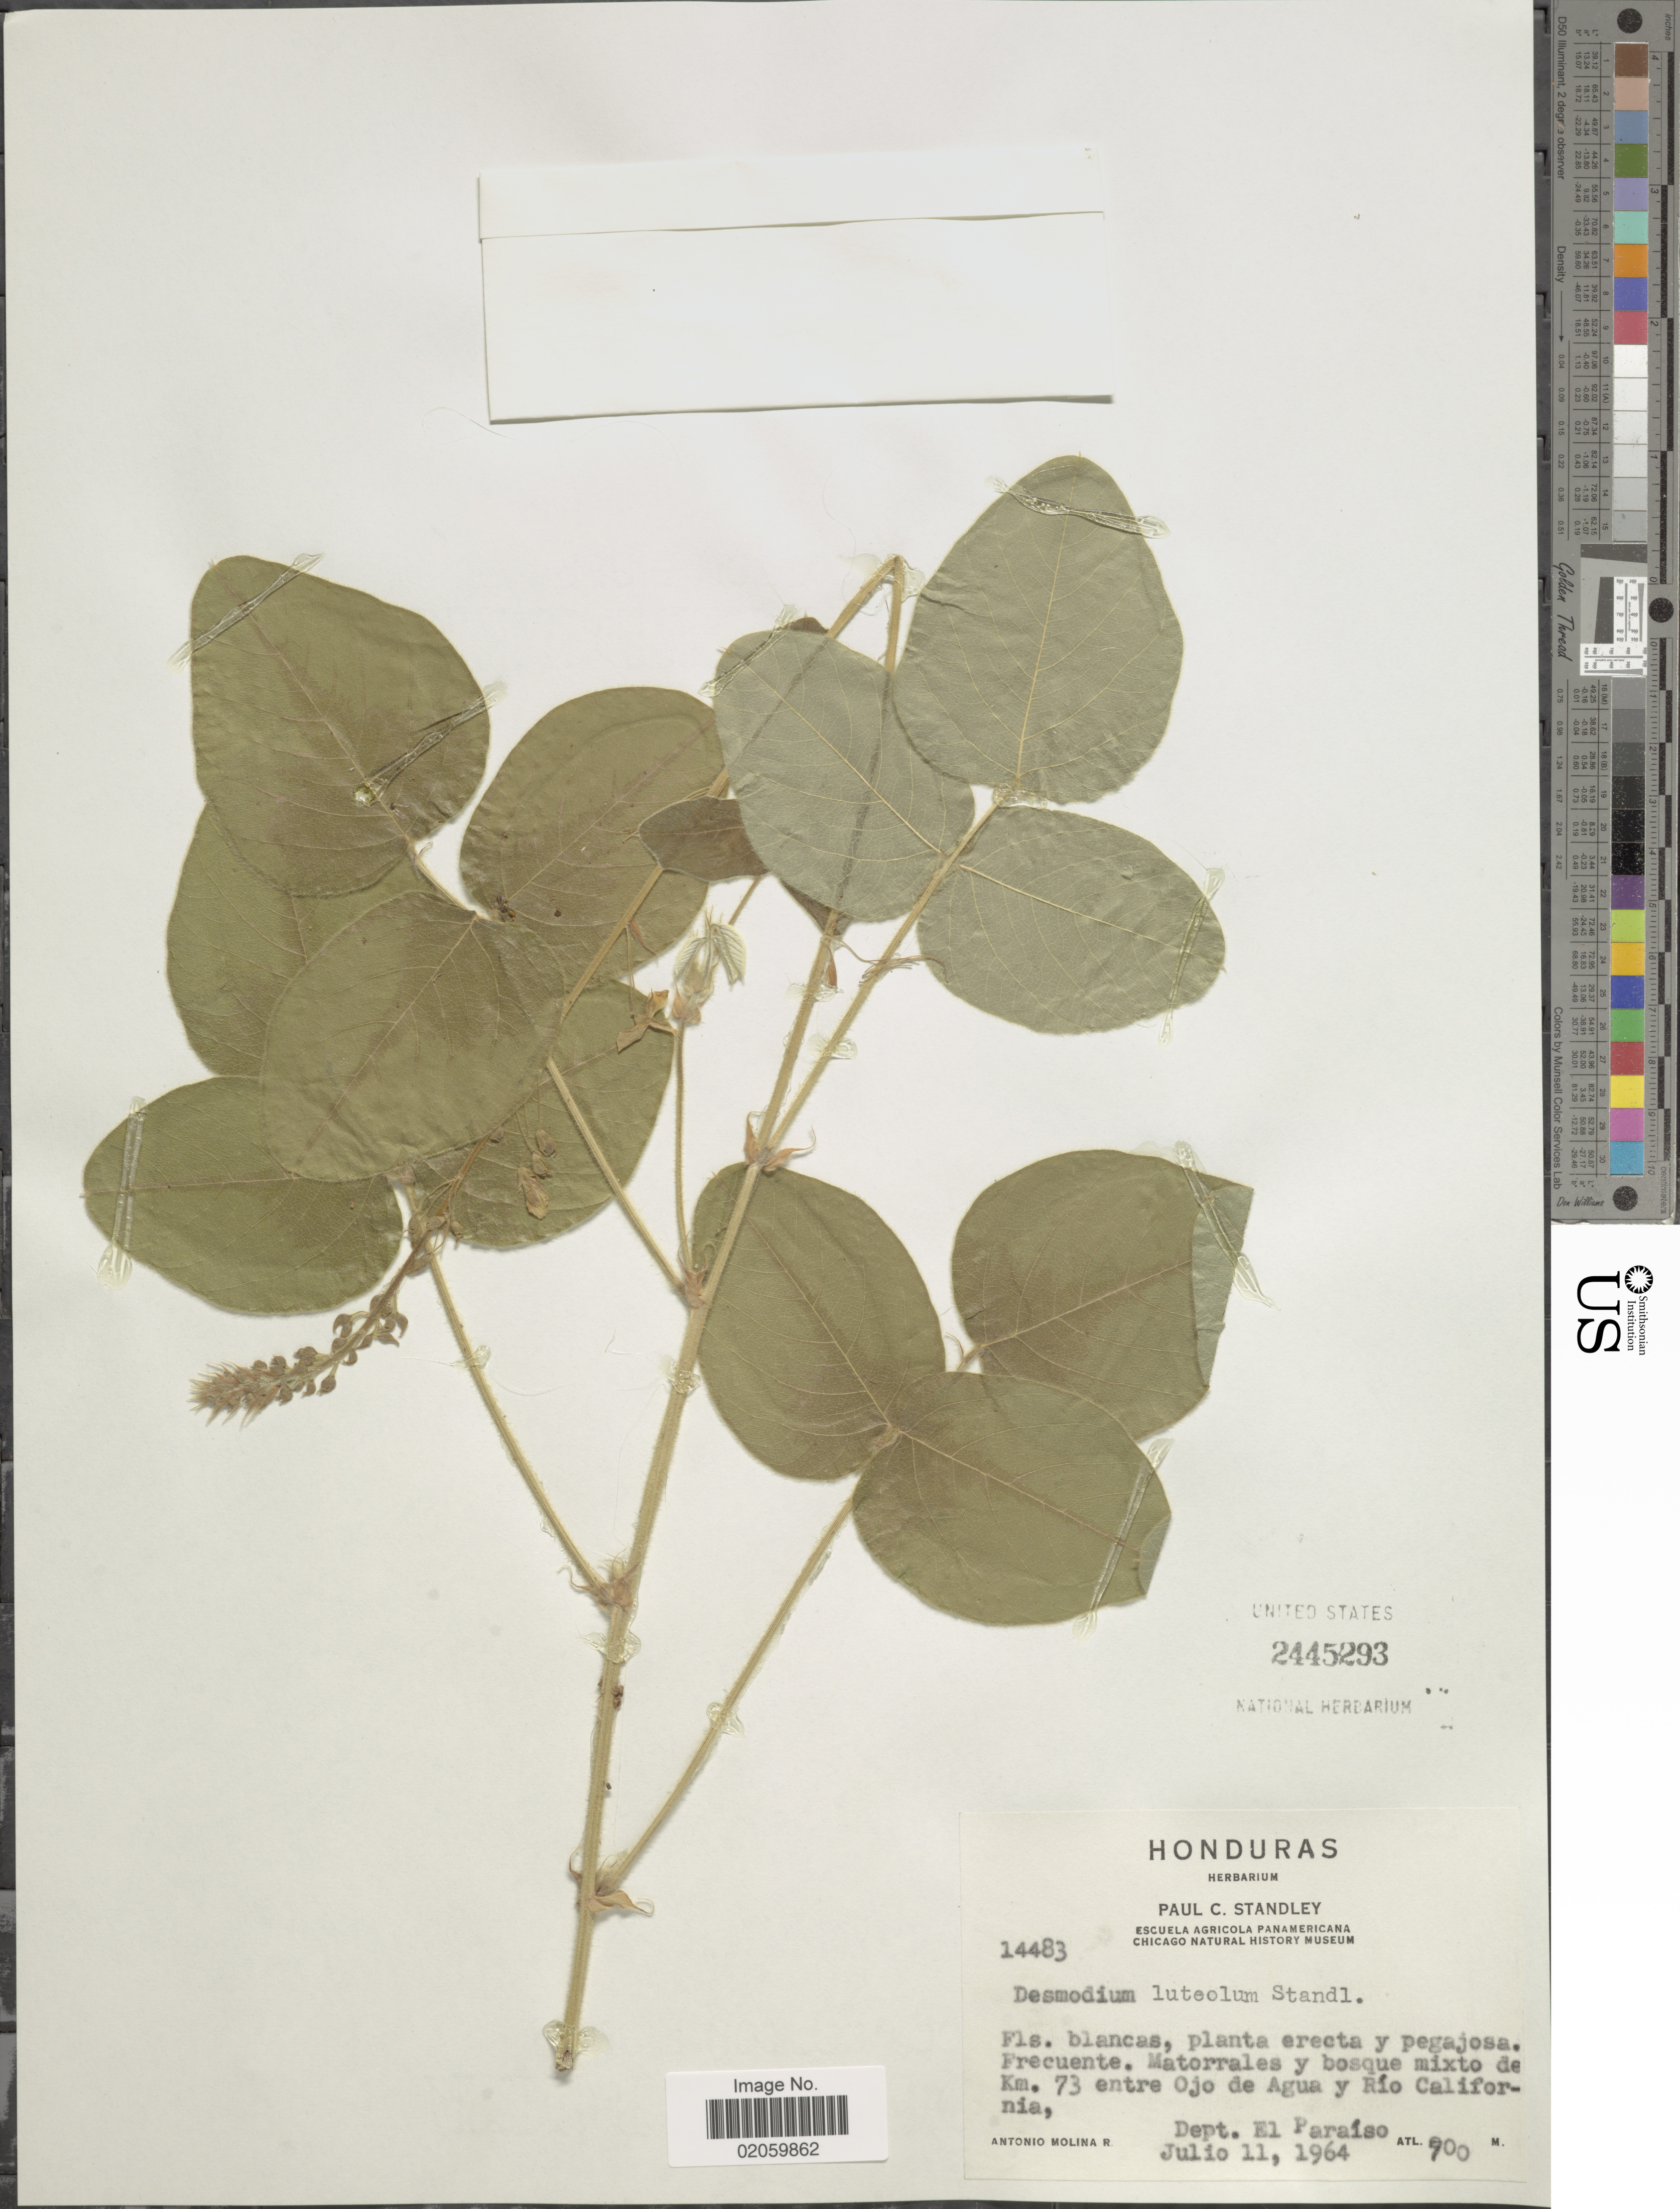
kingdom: Plantae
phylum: Tracheophyta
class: Magnoliopsida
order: Fabales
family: Fabaceae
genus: Desmodium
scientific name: Desmodium luteolum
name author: Yunck.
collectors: A. Molina R.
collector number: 14483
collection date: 1964-07-11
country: Honduras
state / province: El Paraíso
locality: Km. 73 entre Ojo de Agua y Rio California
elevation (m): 900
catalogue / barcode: US 2445293